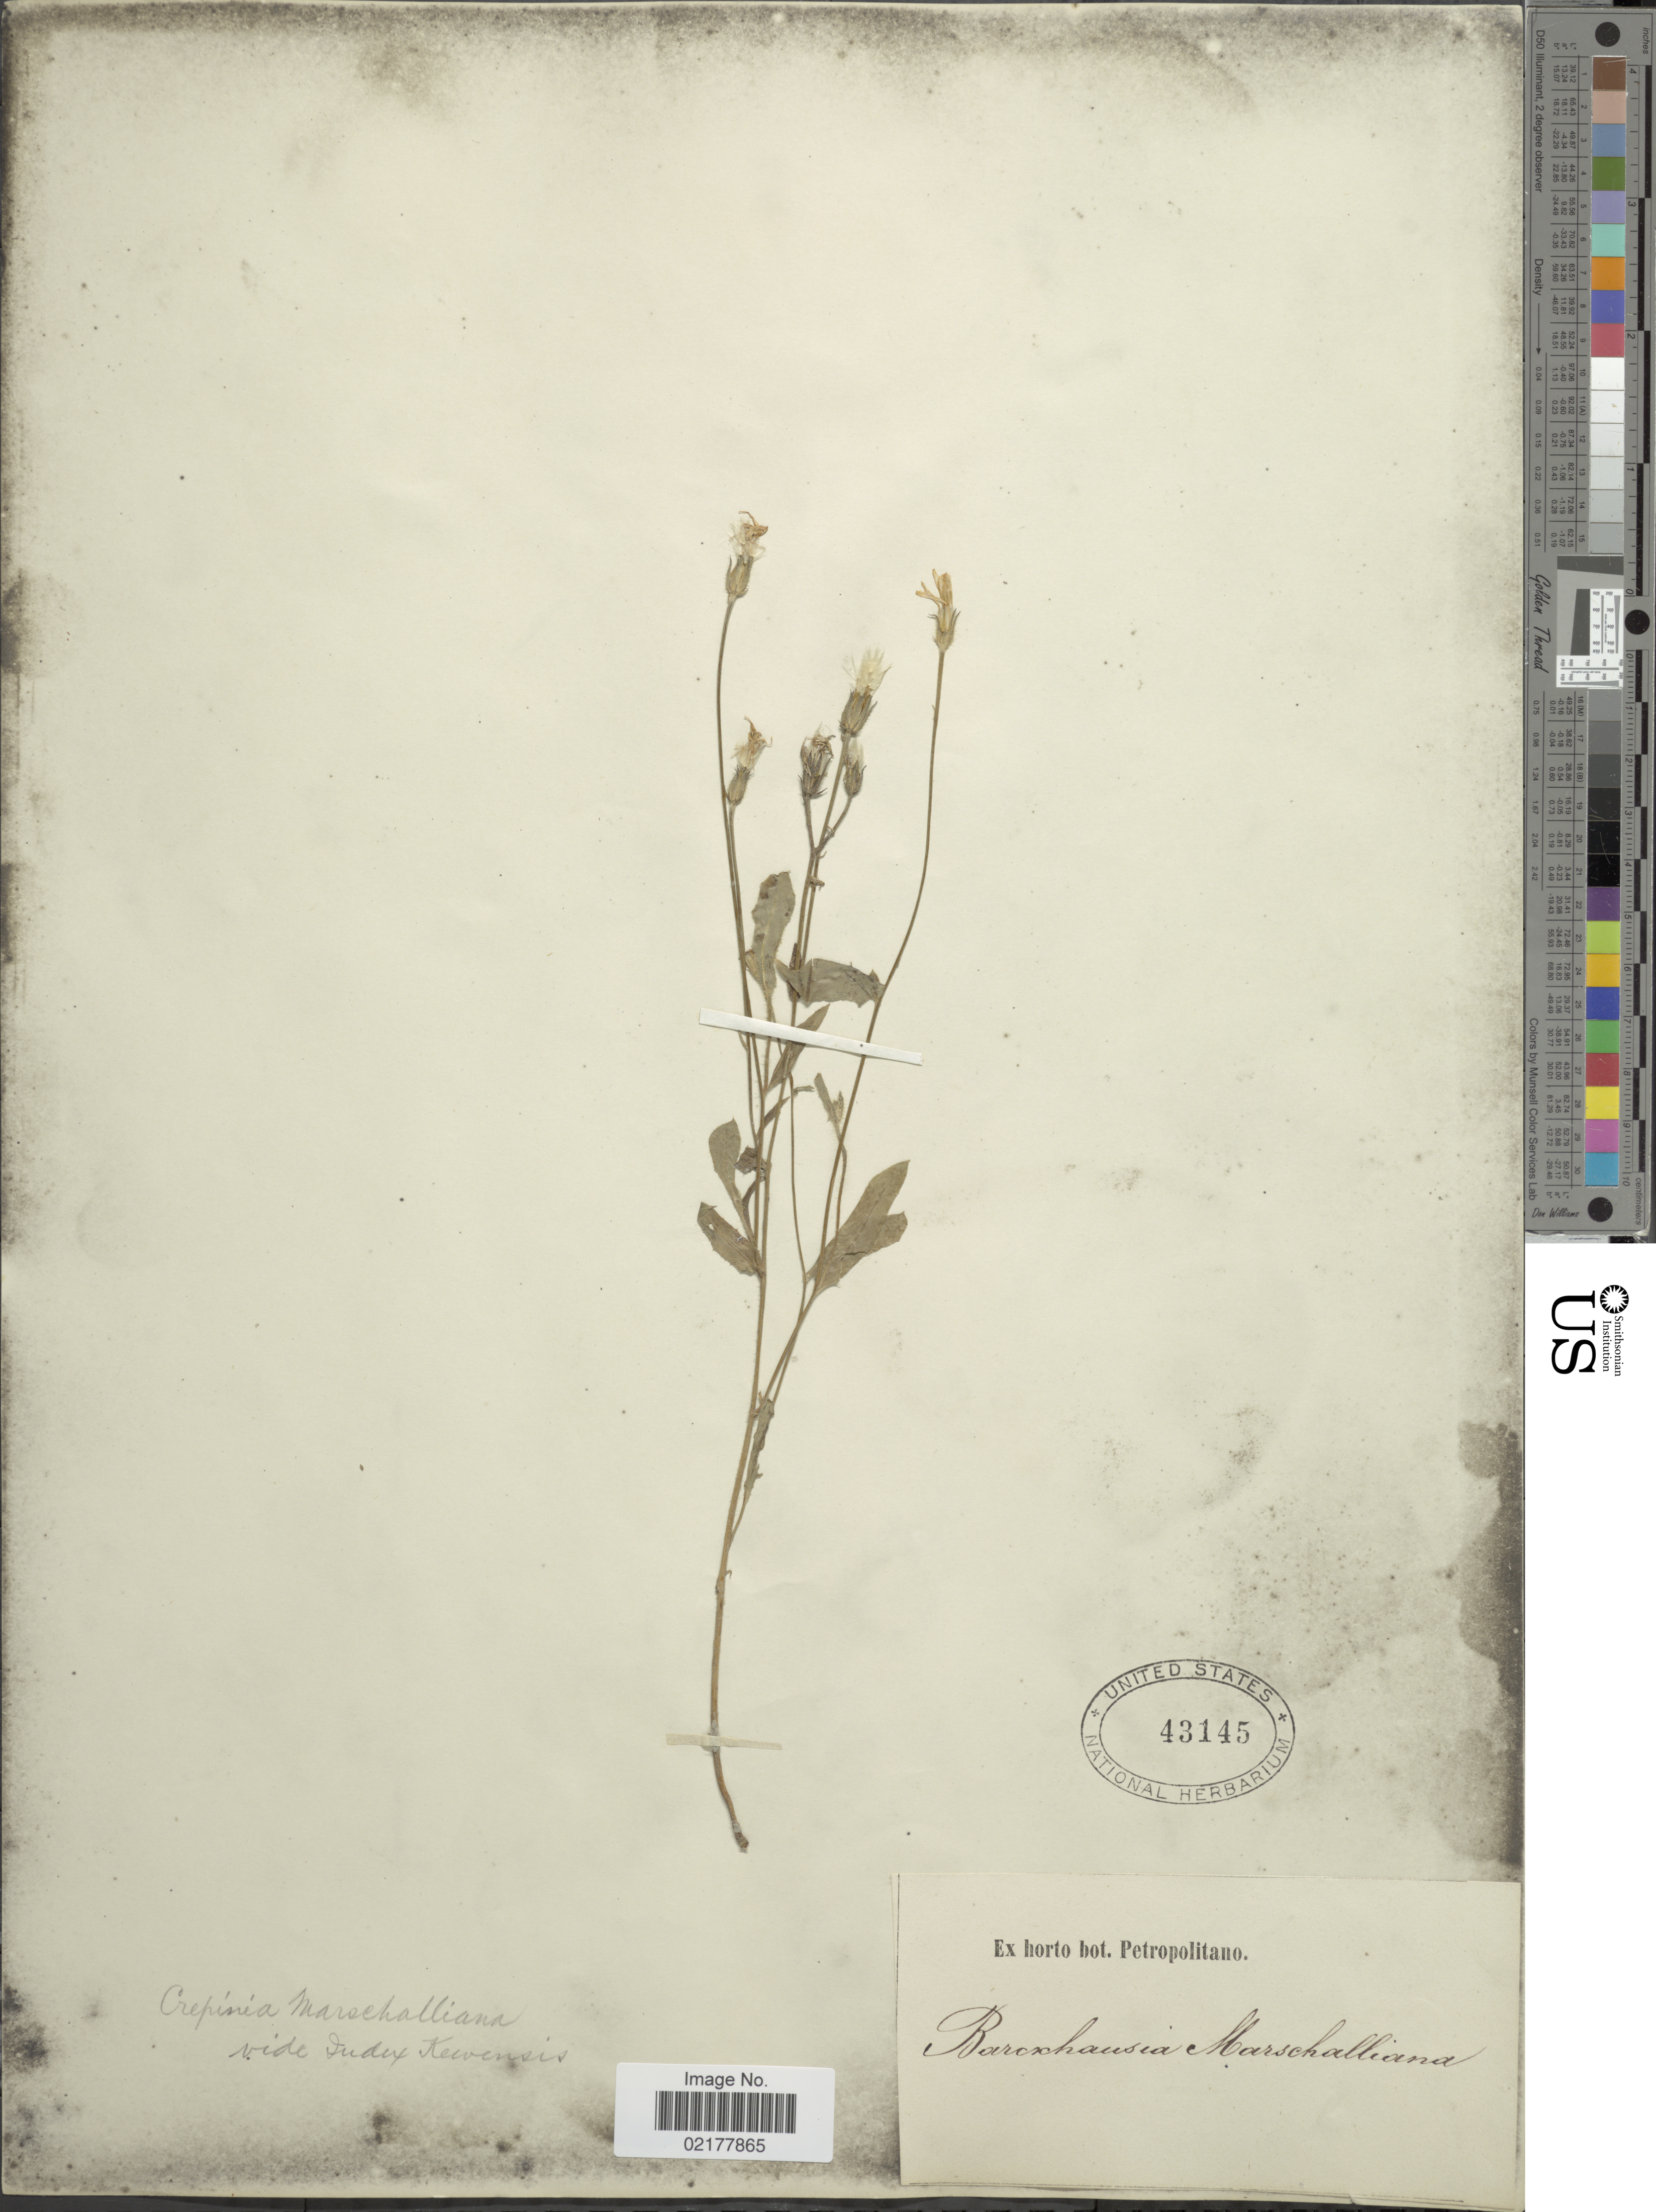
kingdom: Plantae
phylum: Tracheophyta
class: Magnoliopsida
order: Asterales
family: Asteraceae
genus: Crepis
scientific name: Crepis marschallii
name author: (C.A. Mey.) F.W. Schultz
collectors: ex Horto Bot. Petropolitano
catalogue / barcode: US 43145